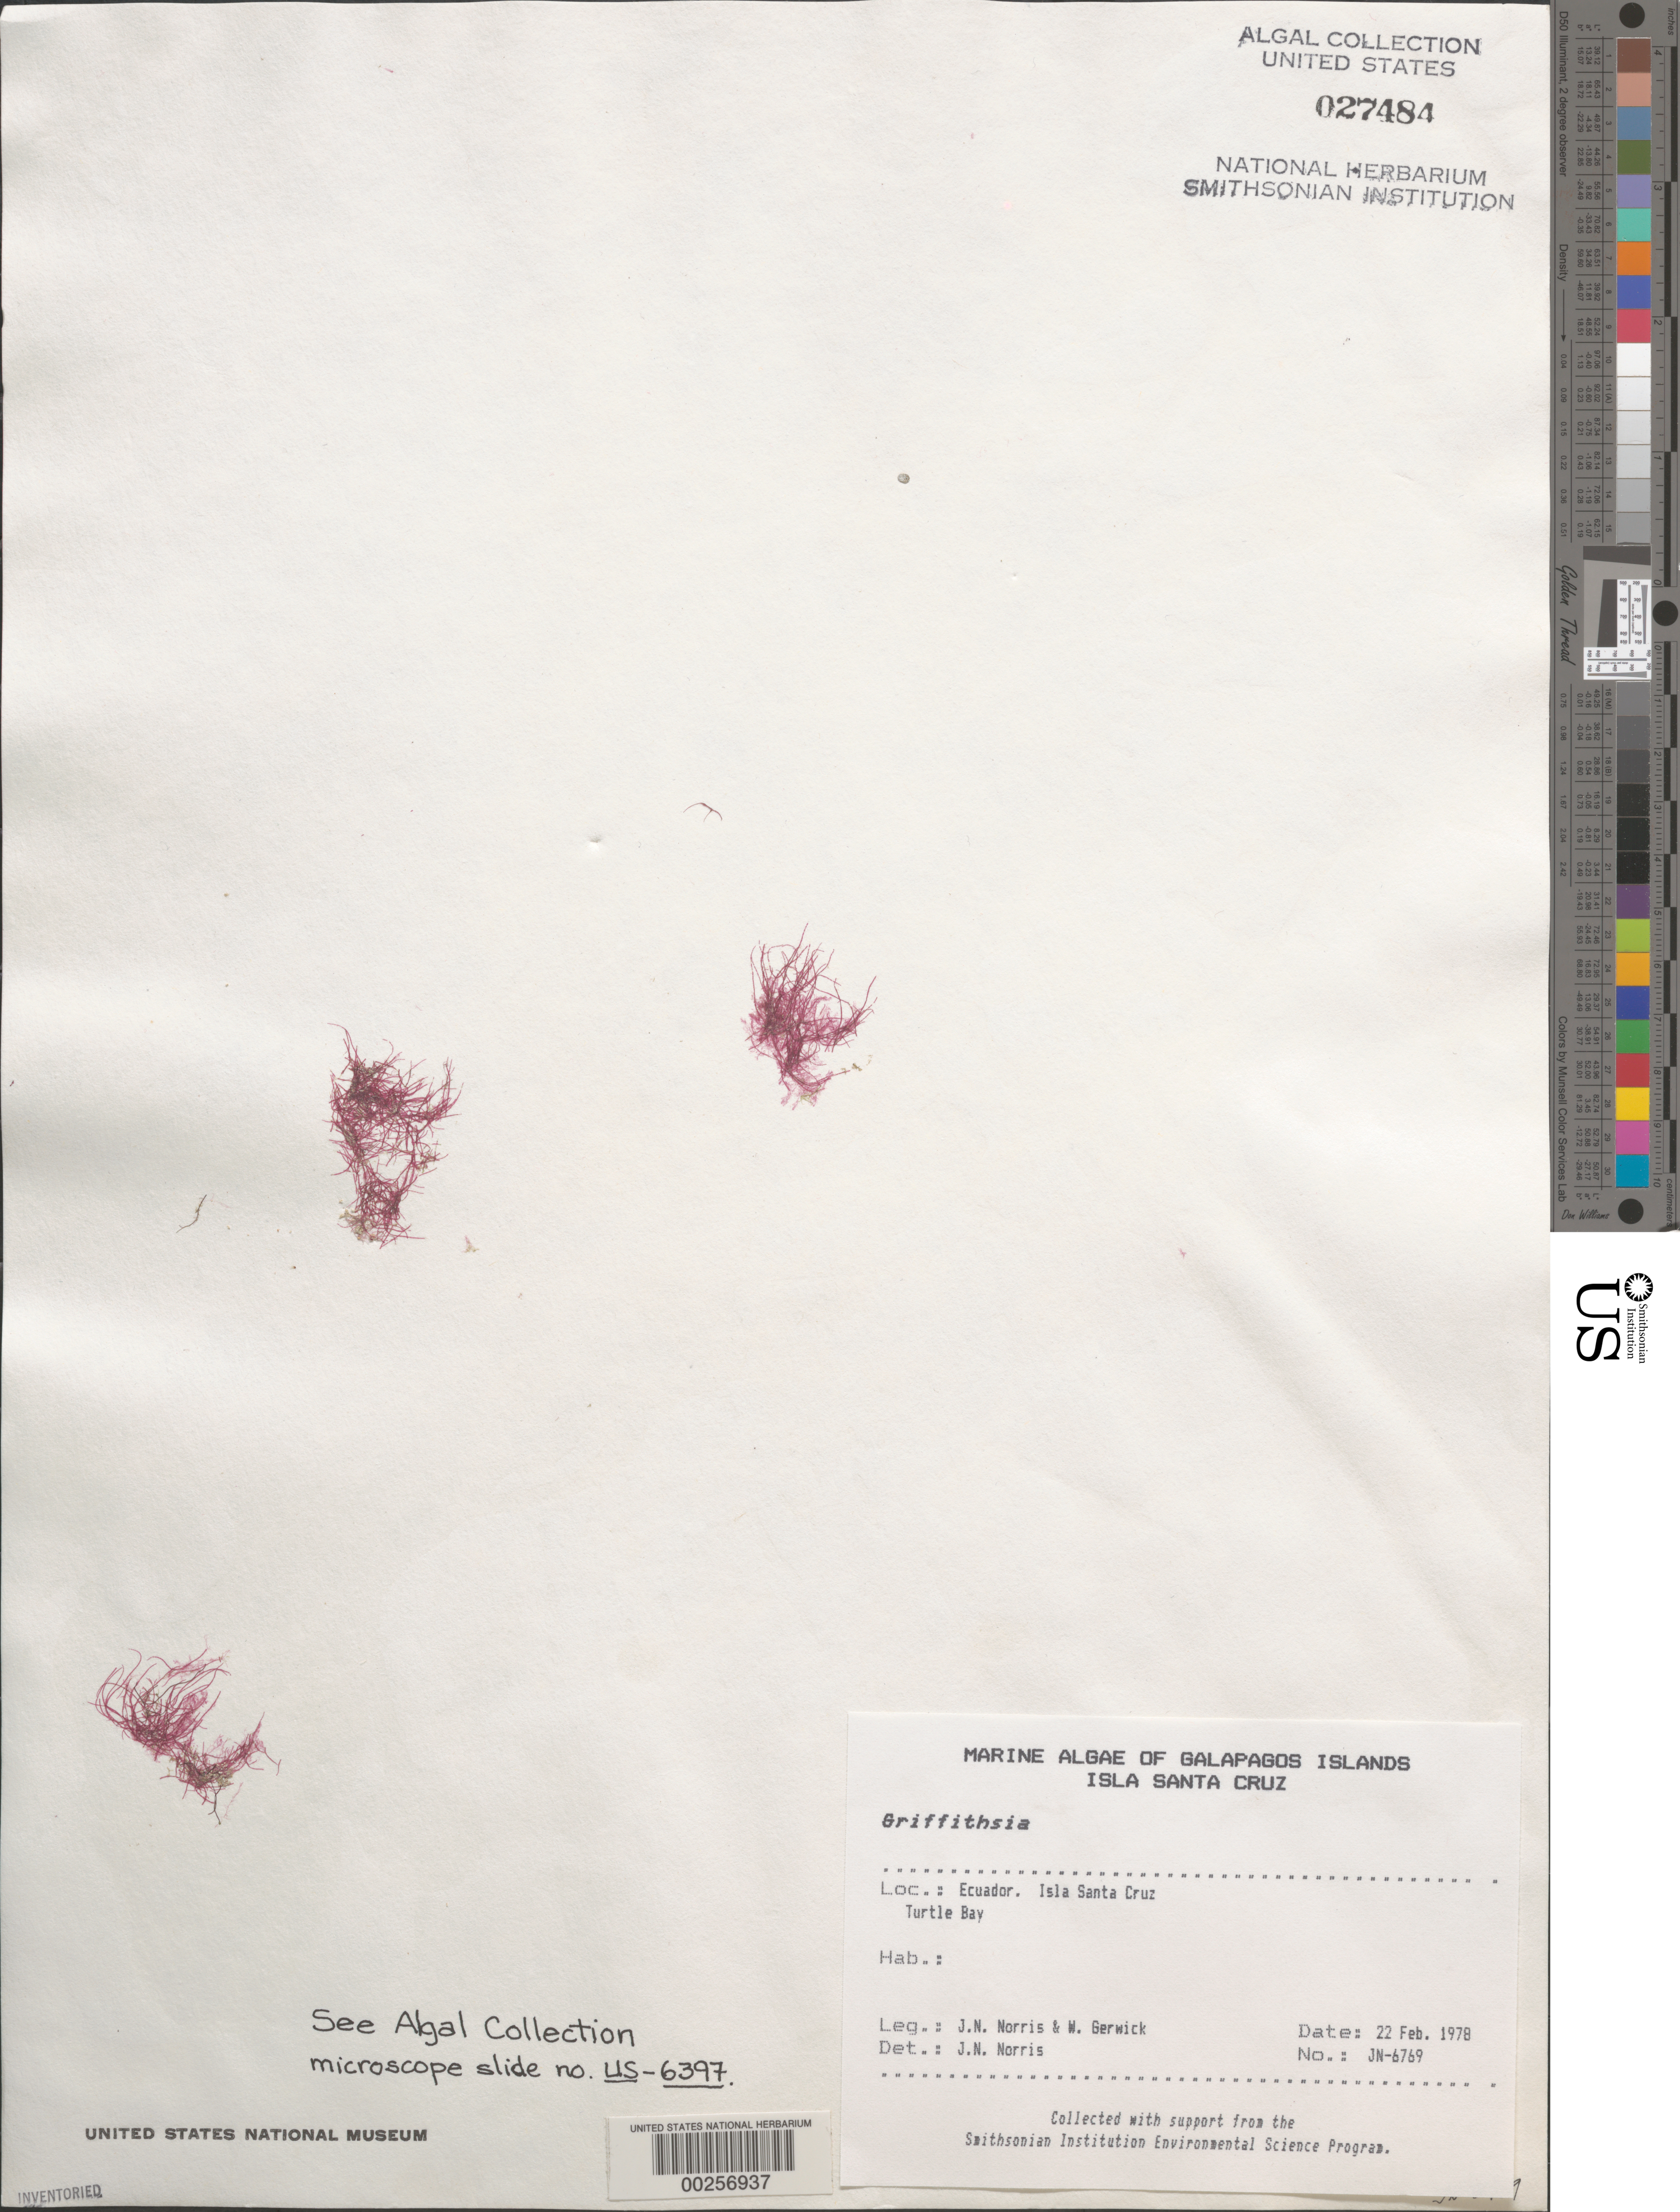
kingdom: Plantae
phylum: Rhodophyta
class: Florideophyceae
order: Ceramiales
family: Wrangeliaceae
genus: Griffithsia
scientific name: Griffithsia sp.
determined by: Norris, James N.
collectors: J. N. Norris & W. Gerwick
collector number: JN-6769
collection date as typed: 22 Feb 1978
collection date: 1978-02-22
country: Ecuador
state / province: Colón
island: Santa Cruz [Indefatigable, Chaves]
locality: Turtle Bay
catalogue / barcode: US 27484